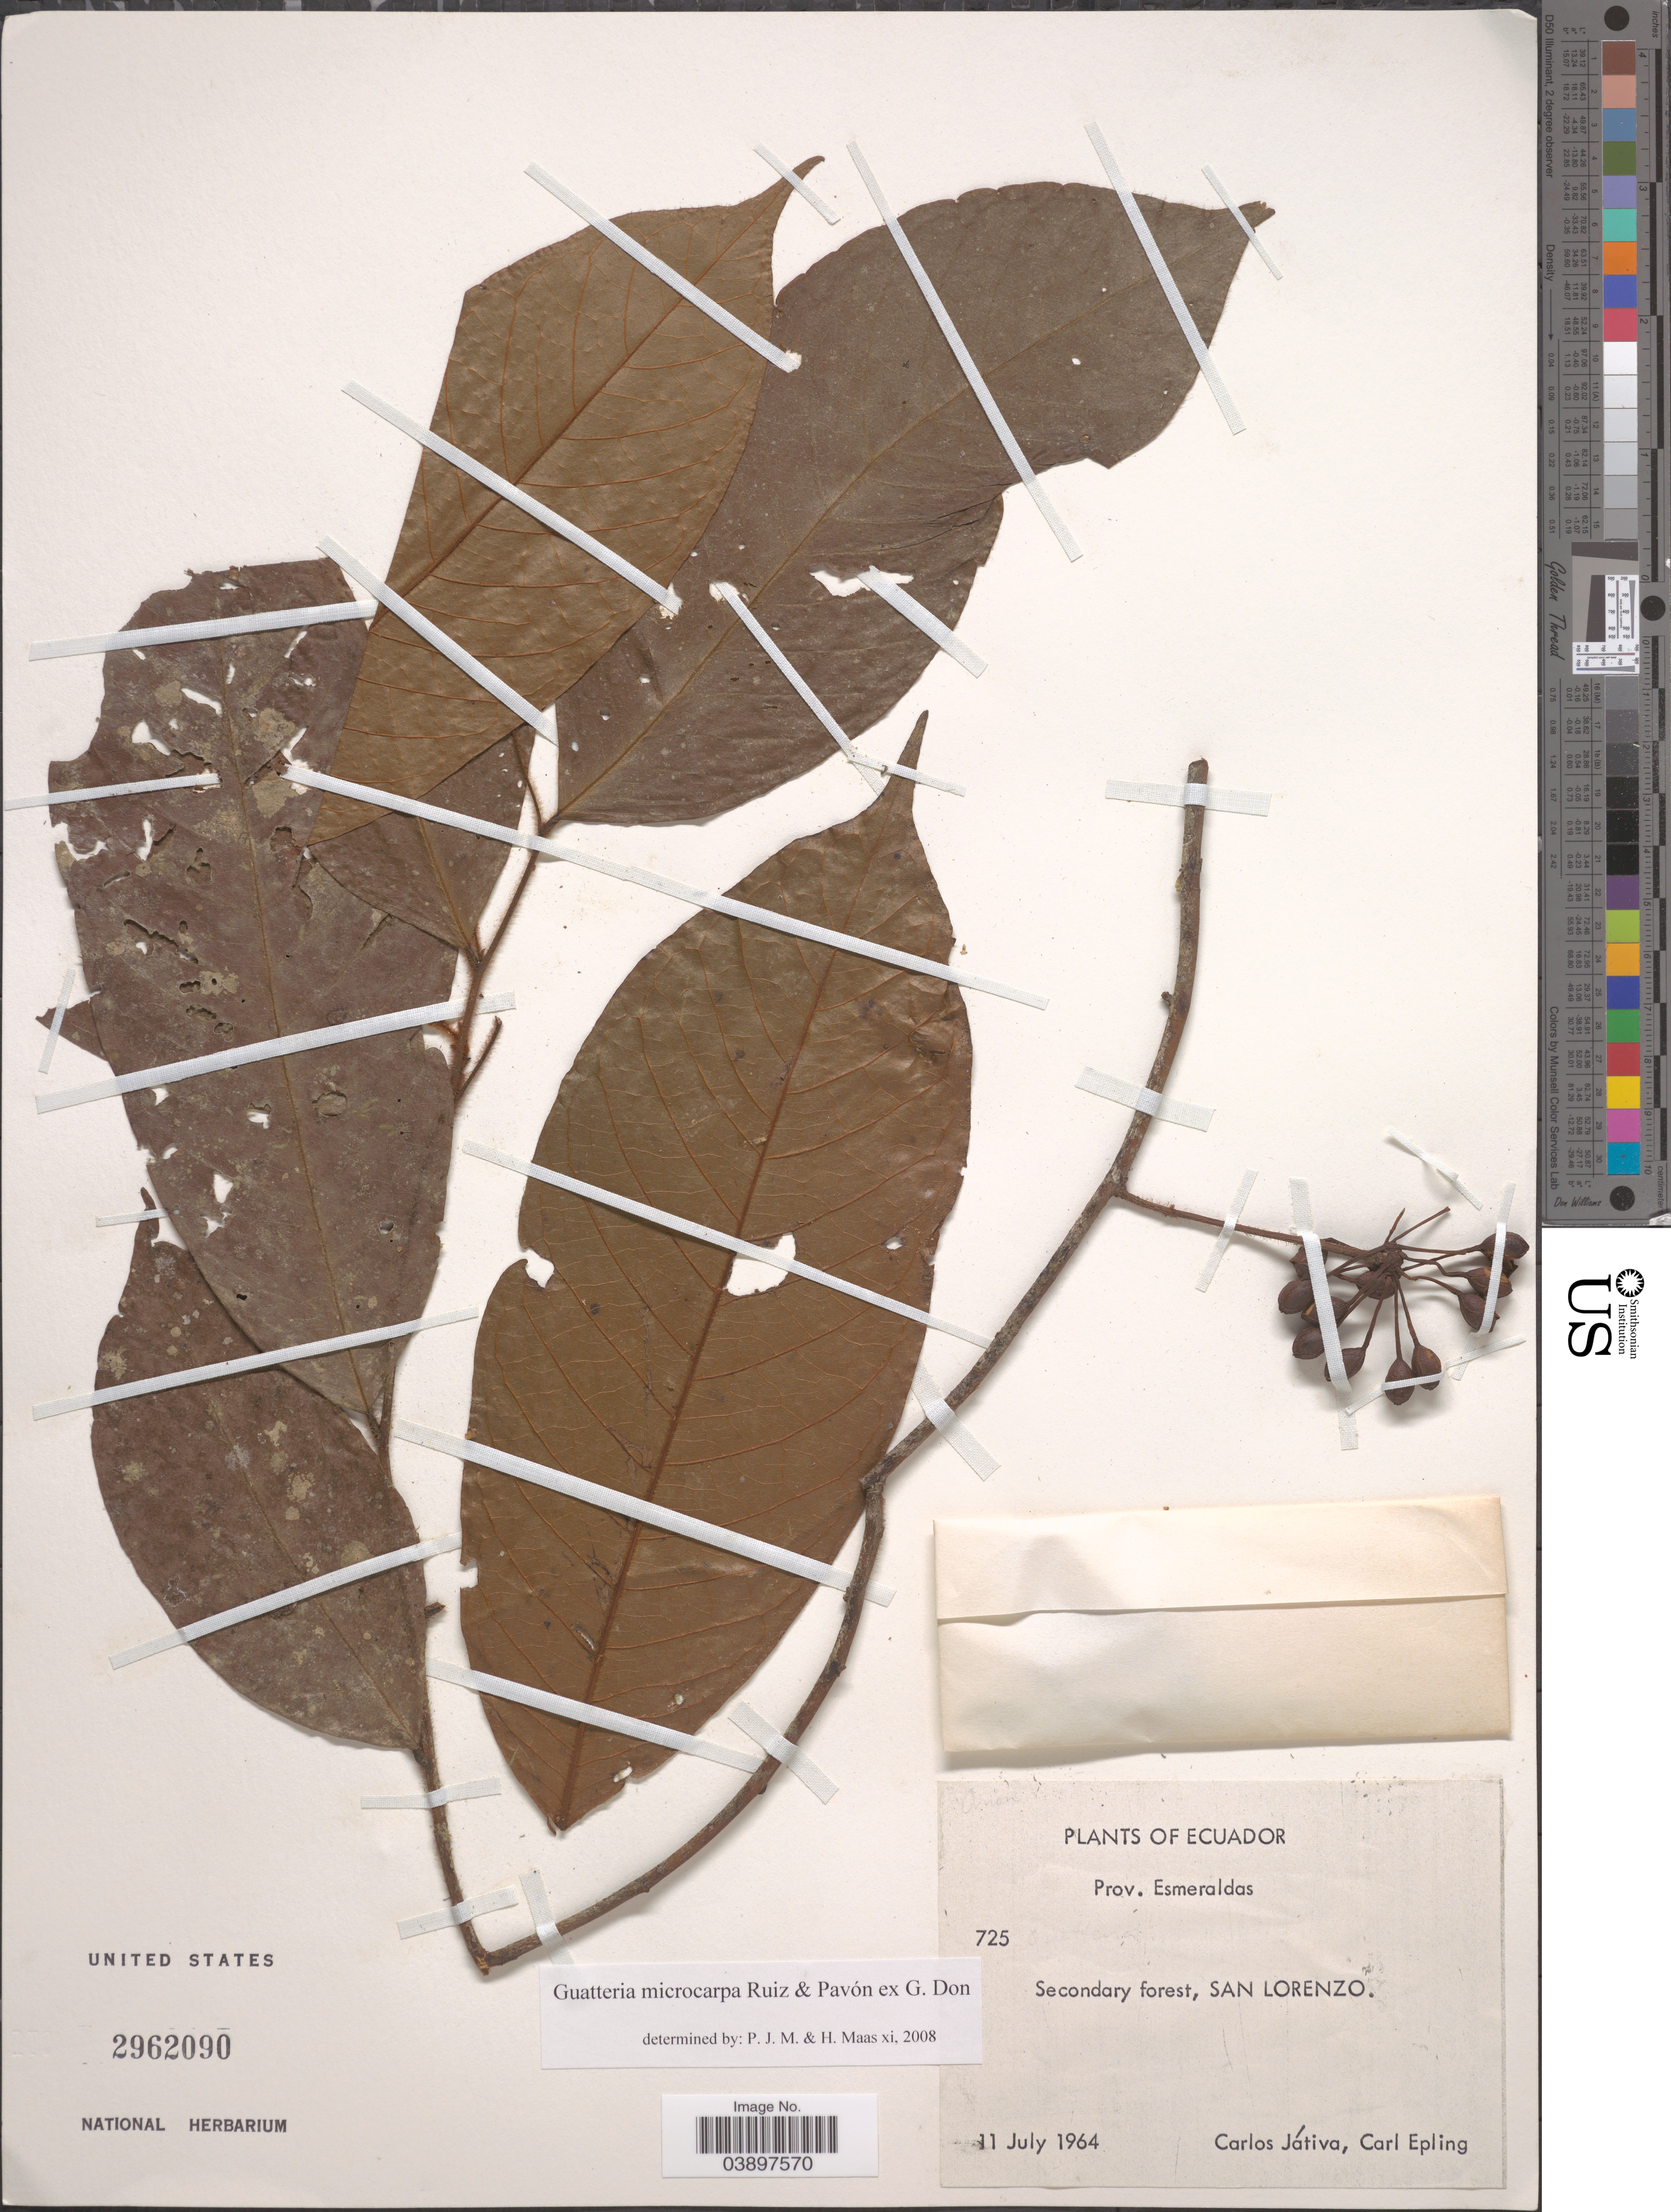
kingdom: Plantae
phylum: Tracheophyta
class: Magnoliopsida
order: Magnoliales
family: Annonaceae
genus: Guatteria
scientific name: Guatteria microcarpa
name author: Ruiz & Pav. ex E.A. López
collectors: C. D. Játiva & C. C. Epling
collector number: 725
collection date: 1964-07-11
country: Ecuador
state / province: Esmeraldas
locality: San Lorenzo.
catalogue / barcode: US 2962090